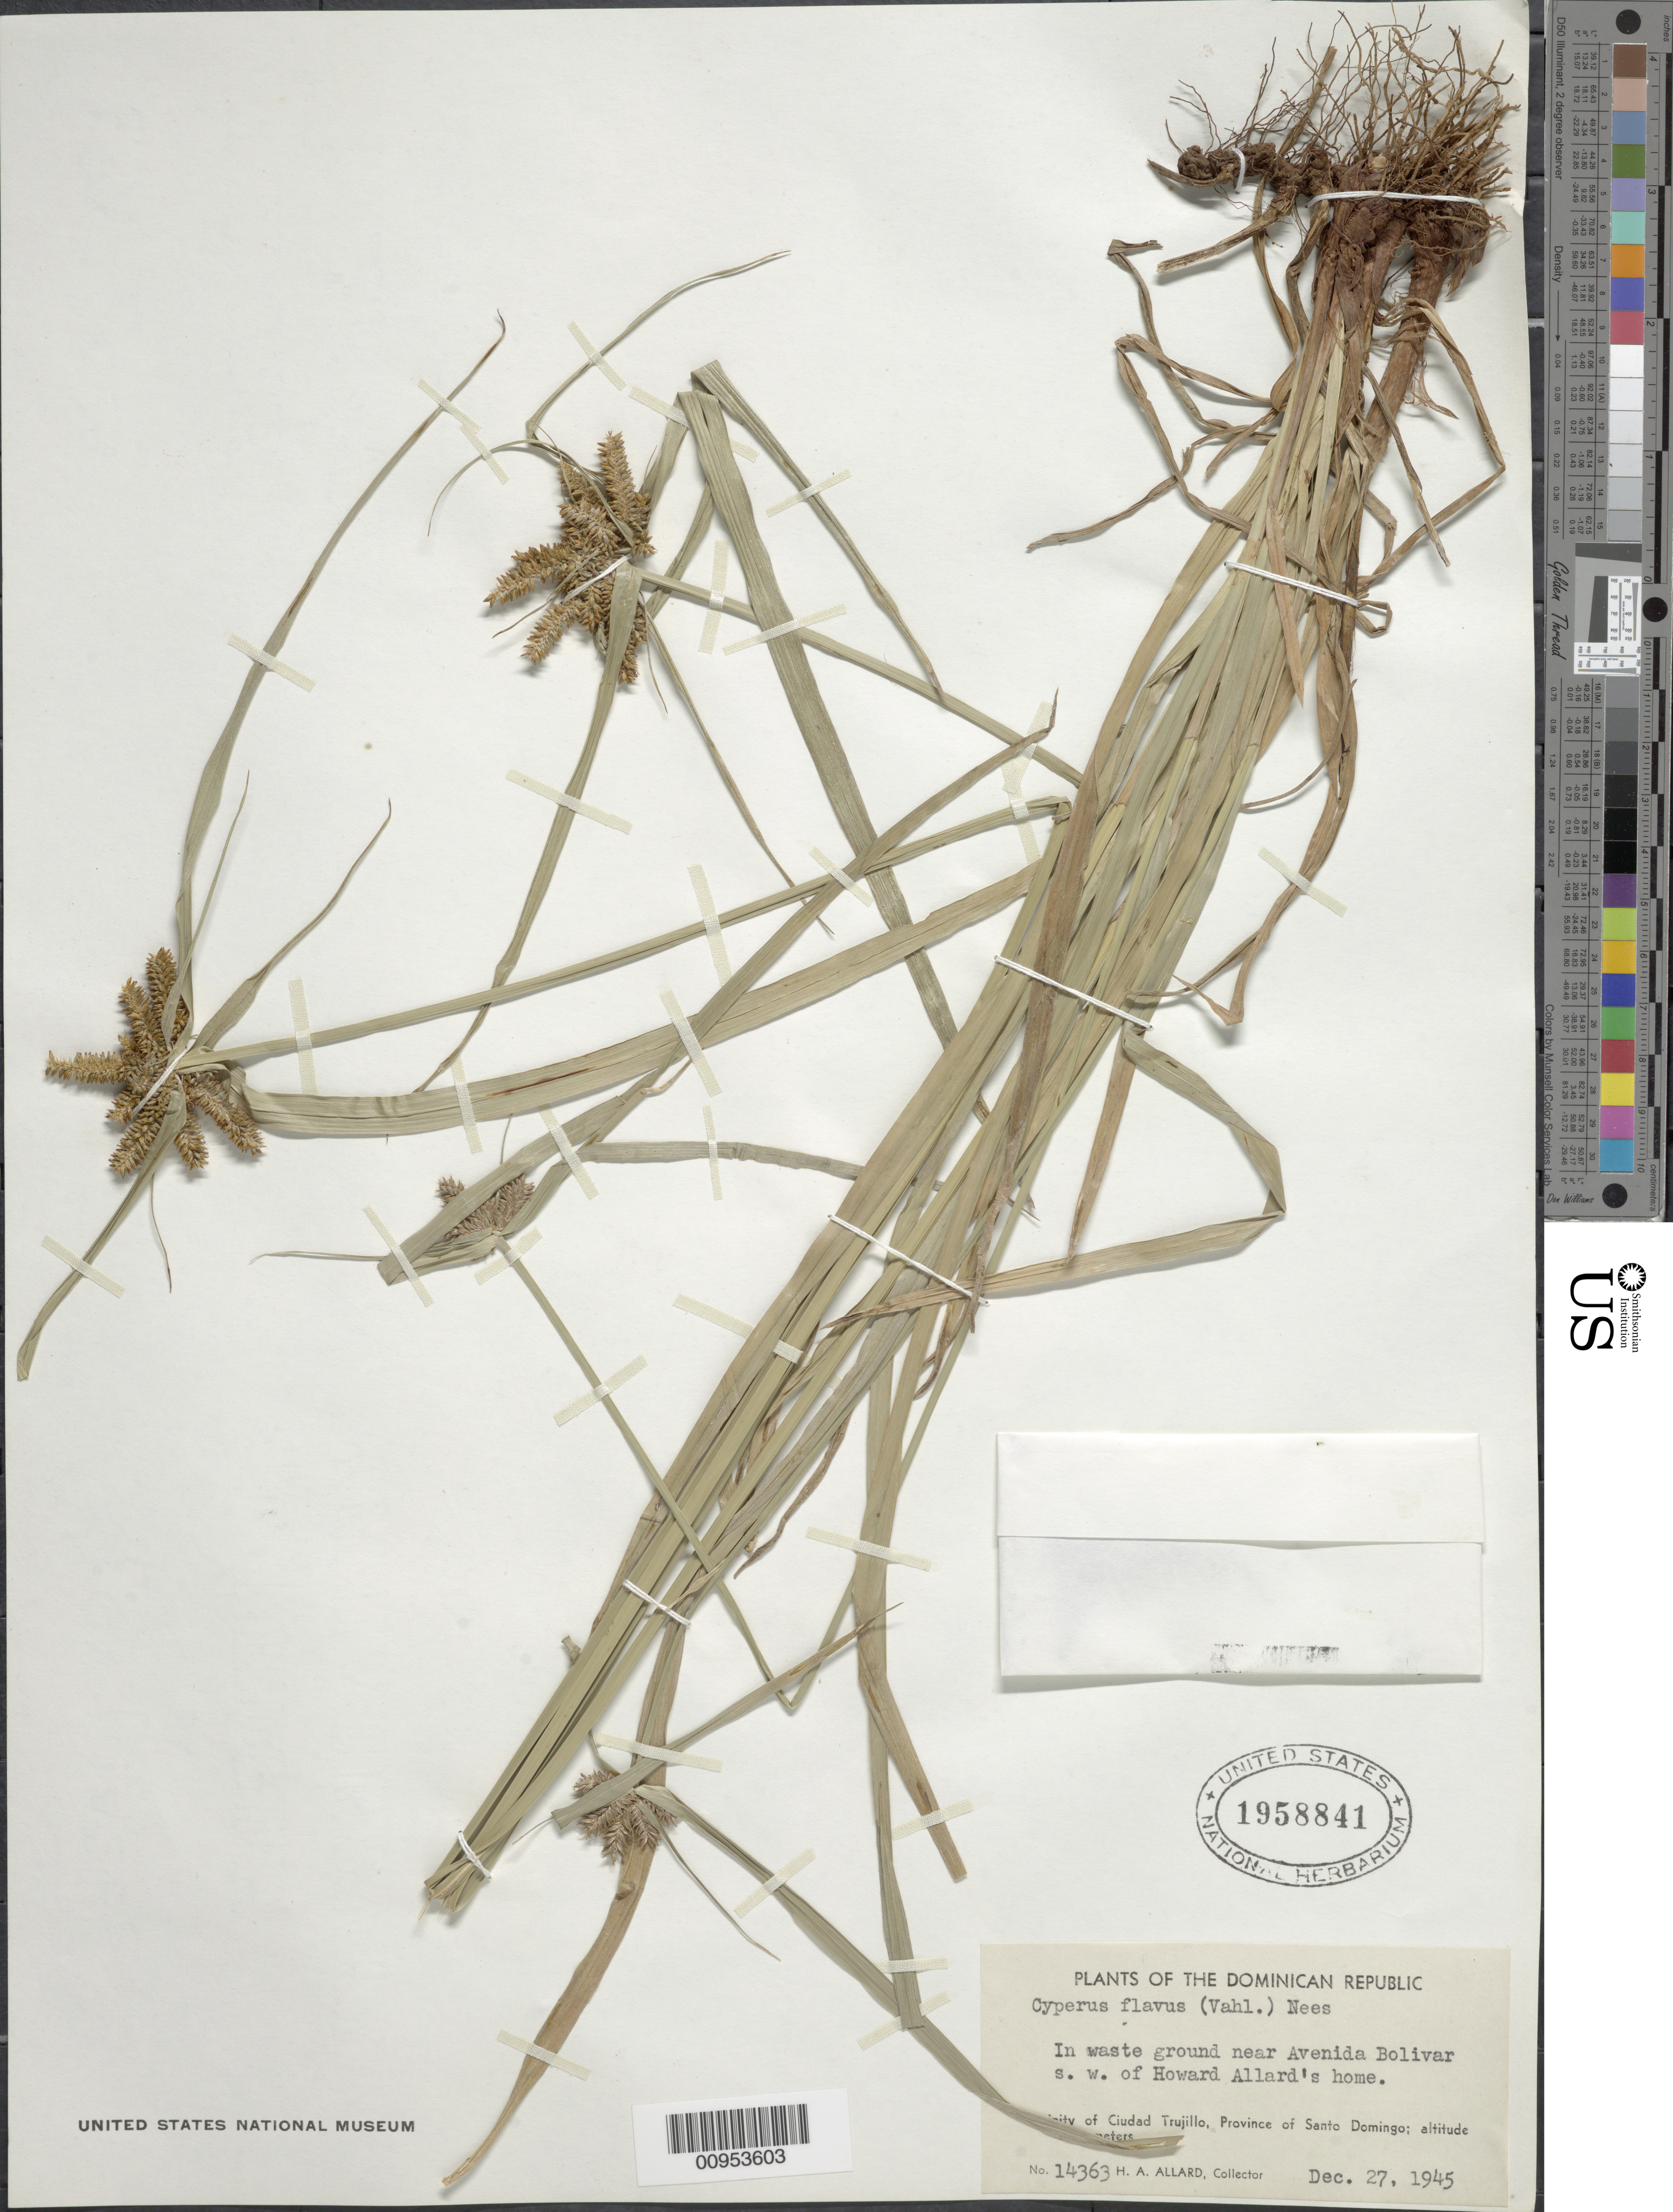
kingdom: Plantae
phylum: Tracheophyta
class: Liliopsida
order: Poales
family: Cyperaceae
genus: Cyperus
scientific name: Cyperus aggregatus var. aggregatus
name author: (Willd.) Endl.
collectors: H. A. Allard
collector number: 14363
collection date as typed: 27 Dec 1945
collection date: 1945-12-27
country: Dominican Republic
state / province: Santo Domingo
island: Hispaniola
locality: Vicinity of Ciudad Trujillo, in waste ground near Avenida Bolivar SW of Howard Allard's home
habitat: In waste ground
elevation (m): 0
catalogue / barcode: US 1958841